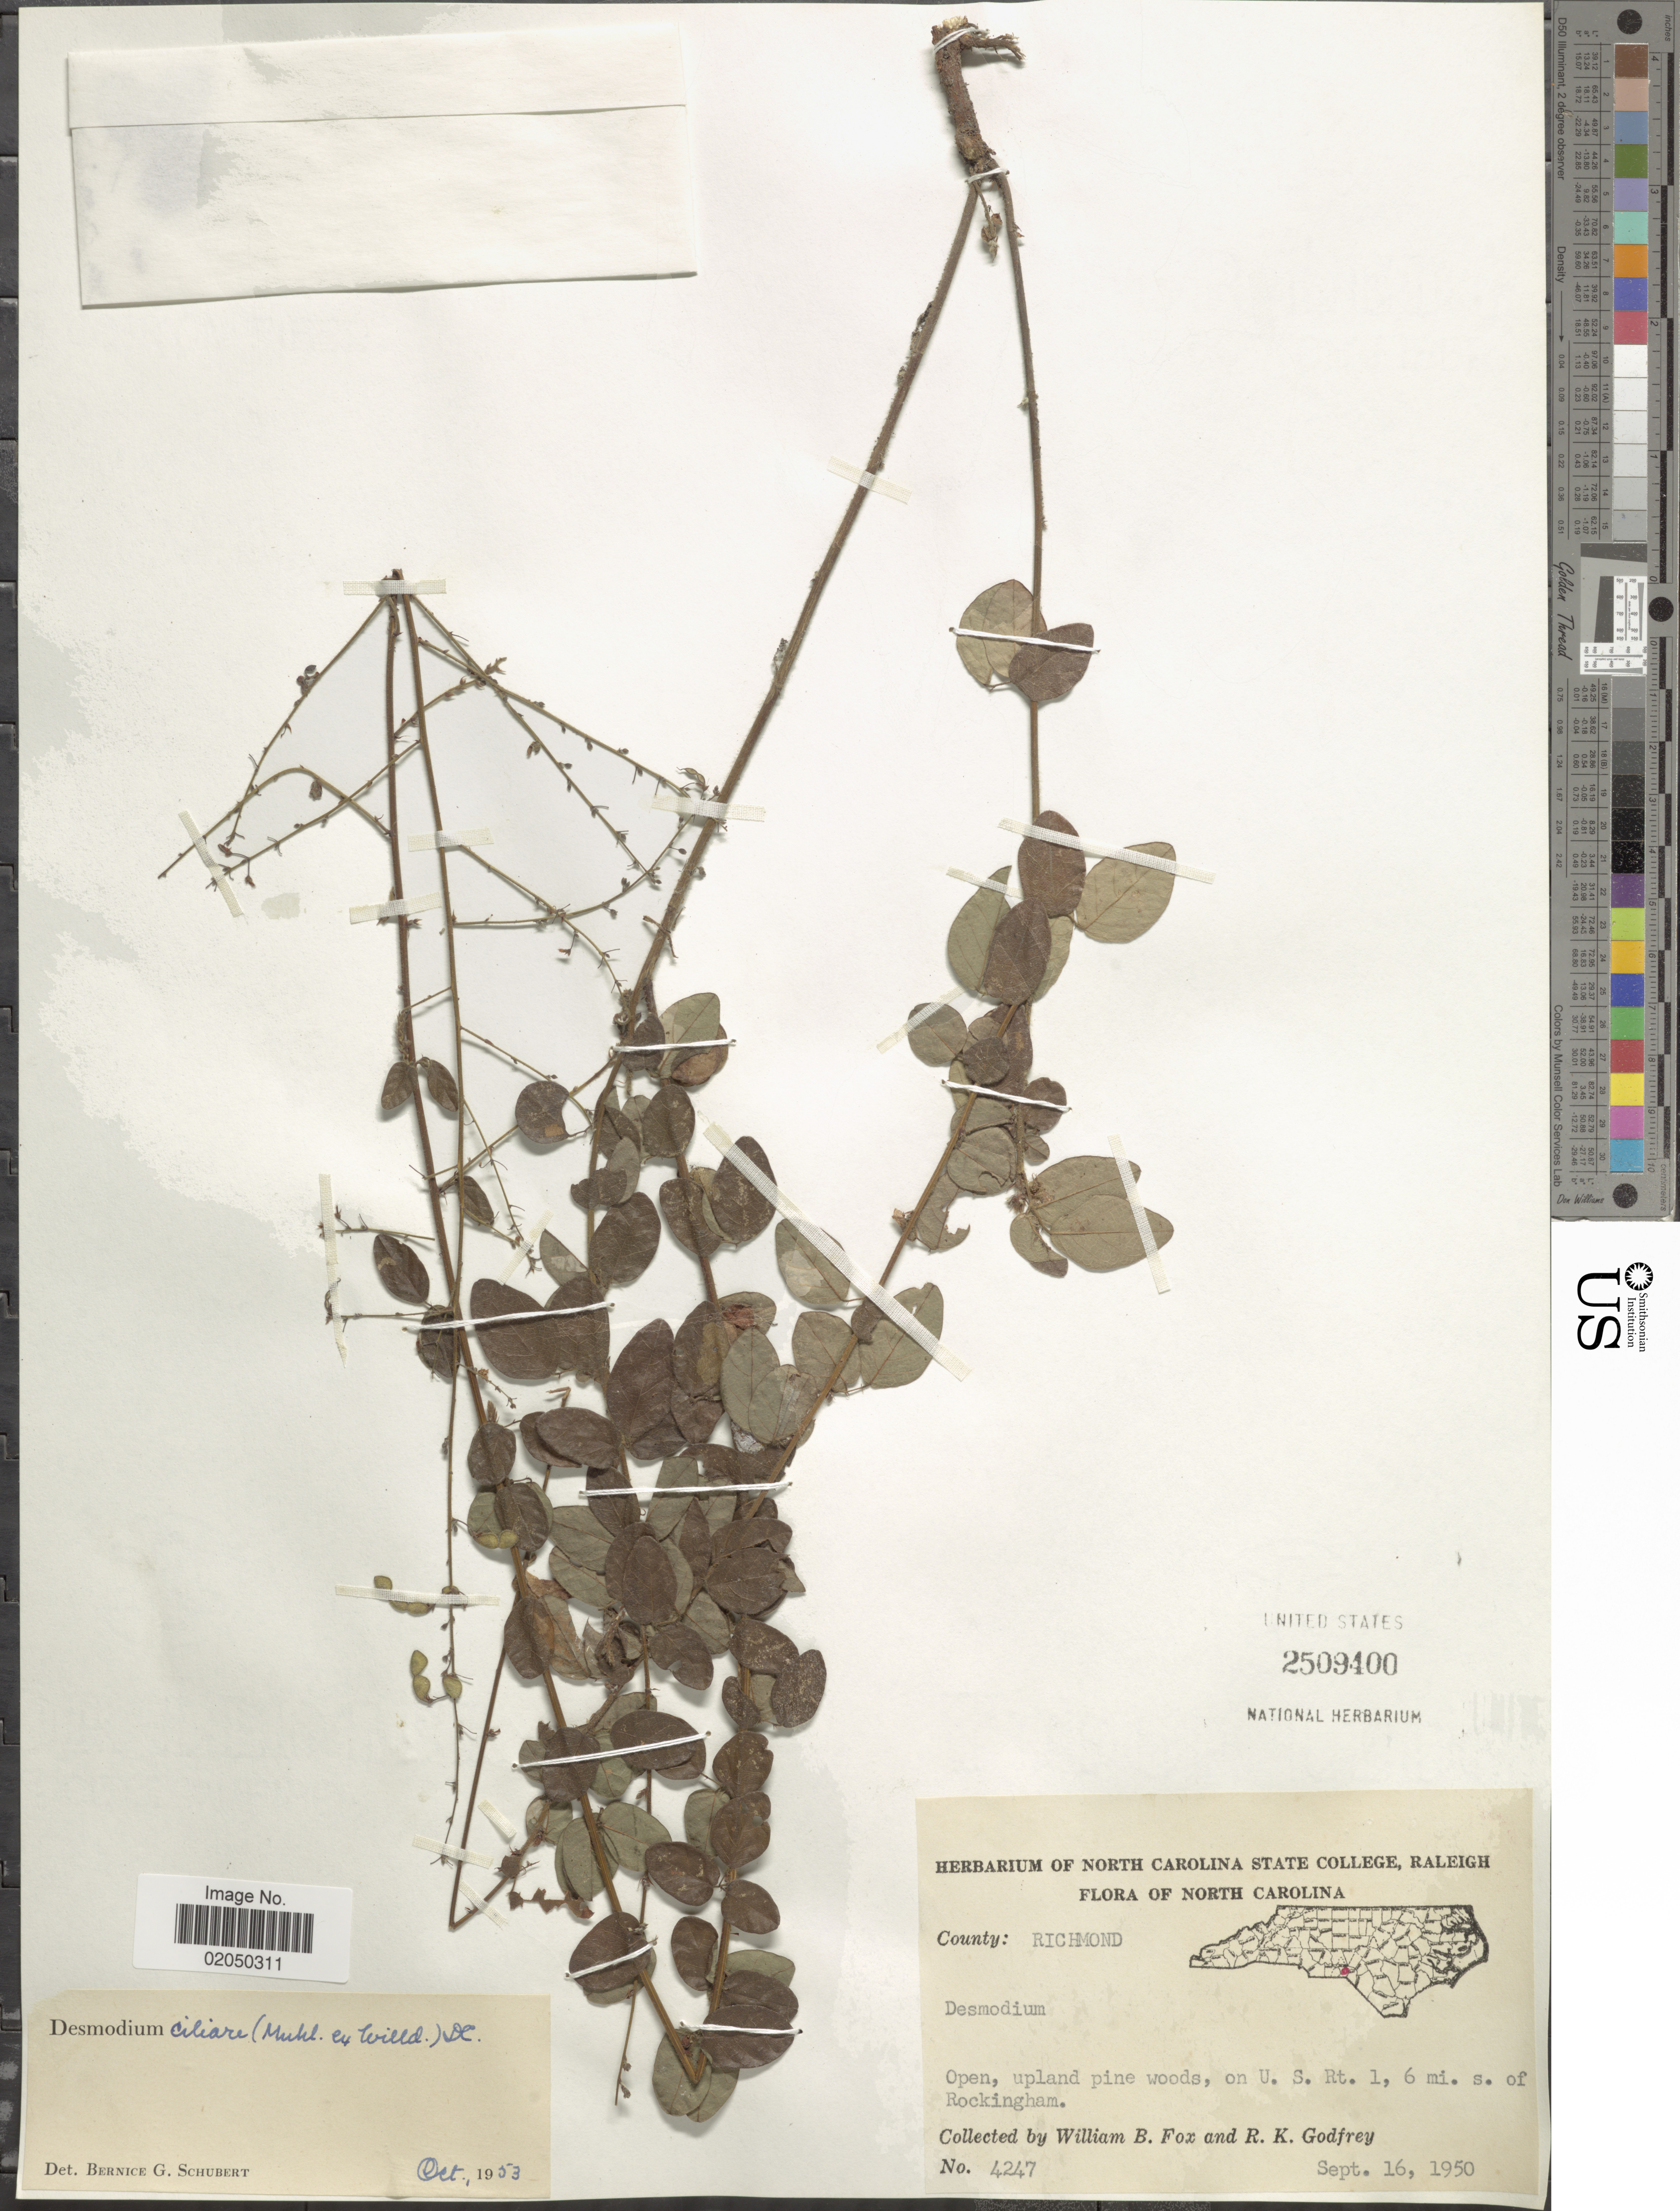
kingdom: Plantae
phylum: Tracheophyta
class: Magnoliopsida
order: Fabales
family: Fabaceae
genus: Desmodium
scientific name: Desmodium ciliare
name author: (Muhl. ex Willd.) DC.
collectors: W. B. Fox & R. K. Godfrey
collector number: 4247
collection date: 1950-09-16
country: United States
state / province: North Carolina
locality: County: Richmond, On U.S. Rt. 1, 6 mi. s. of Rockingham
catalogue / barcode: US 2509400